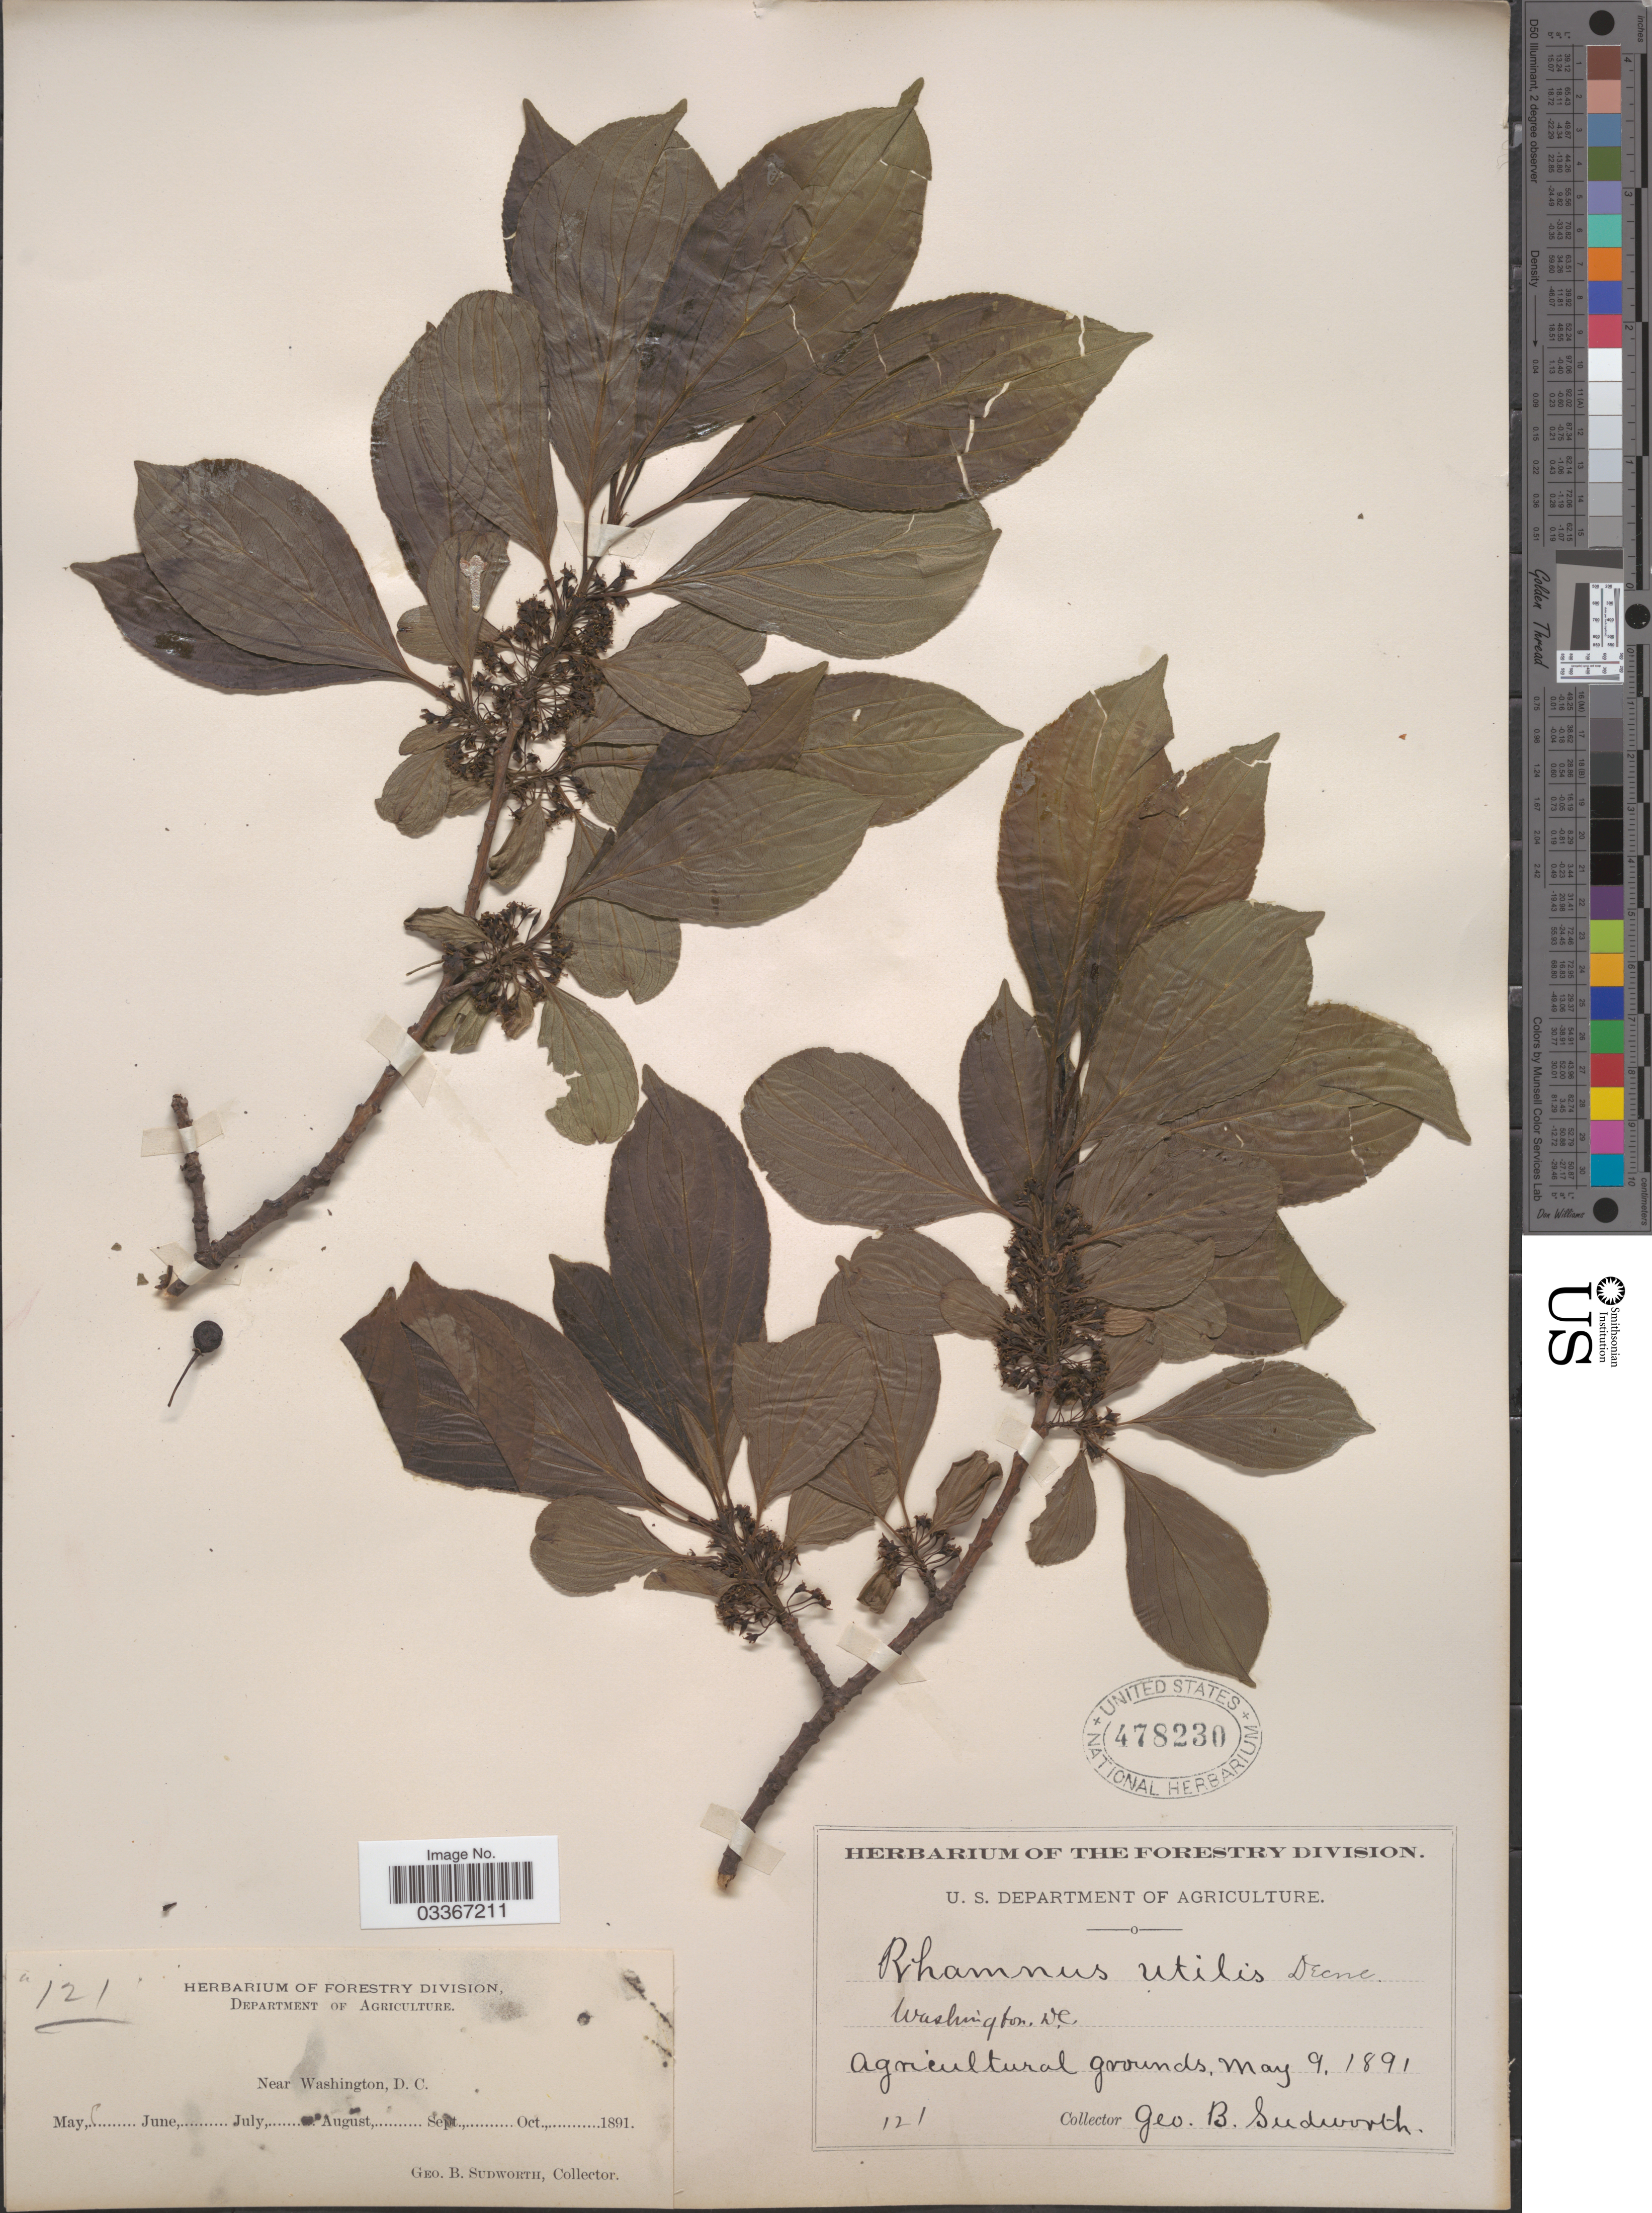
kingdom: Plantae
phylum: Tracheophyta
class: Magnoliopsida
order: Rosales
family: Rhamnaceae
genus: Rhamnus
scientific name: Rhamnus utilis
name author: Decne.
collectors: G. B. Sudworth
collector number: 121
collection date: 1891-05-09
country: United States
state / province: District of Columbia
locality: Near Washington, D. C. Agricultural grounds.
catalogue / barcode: US 478230